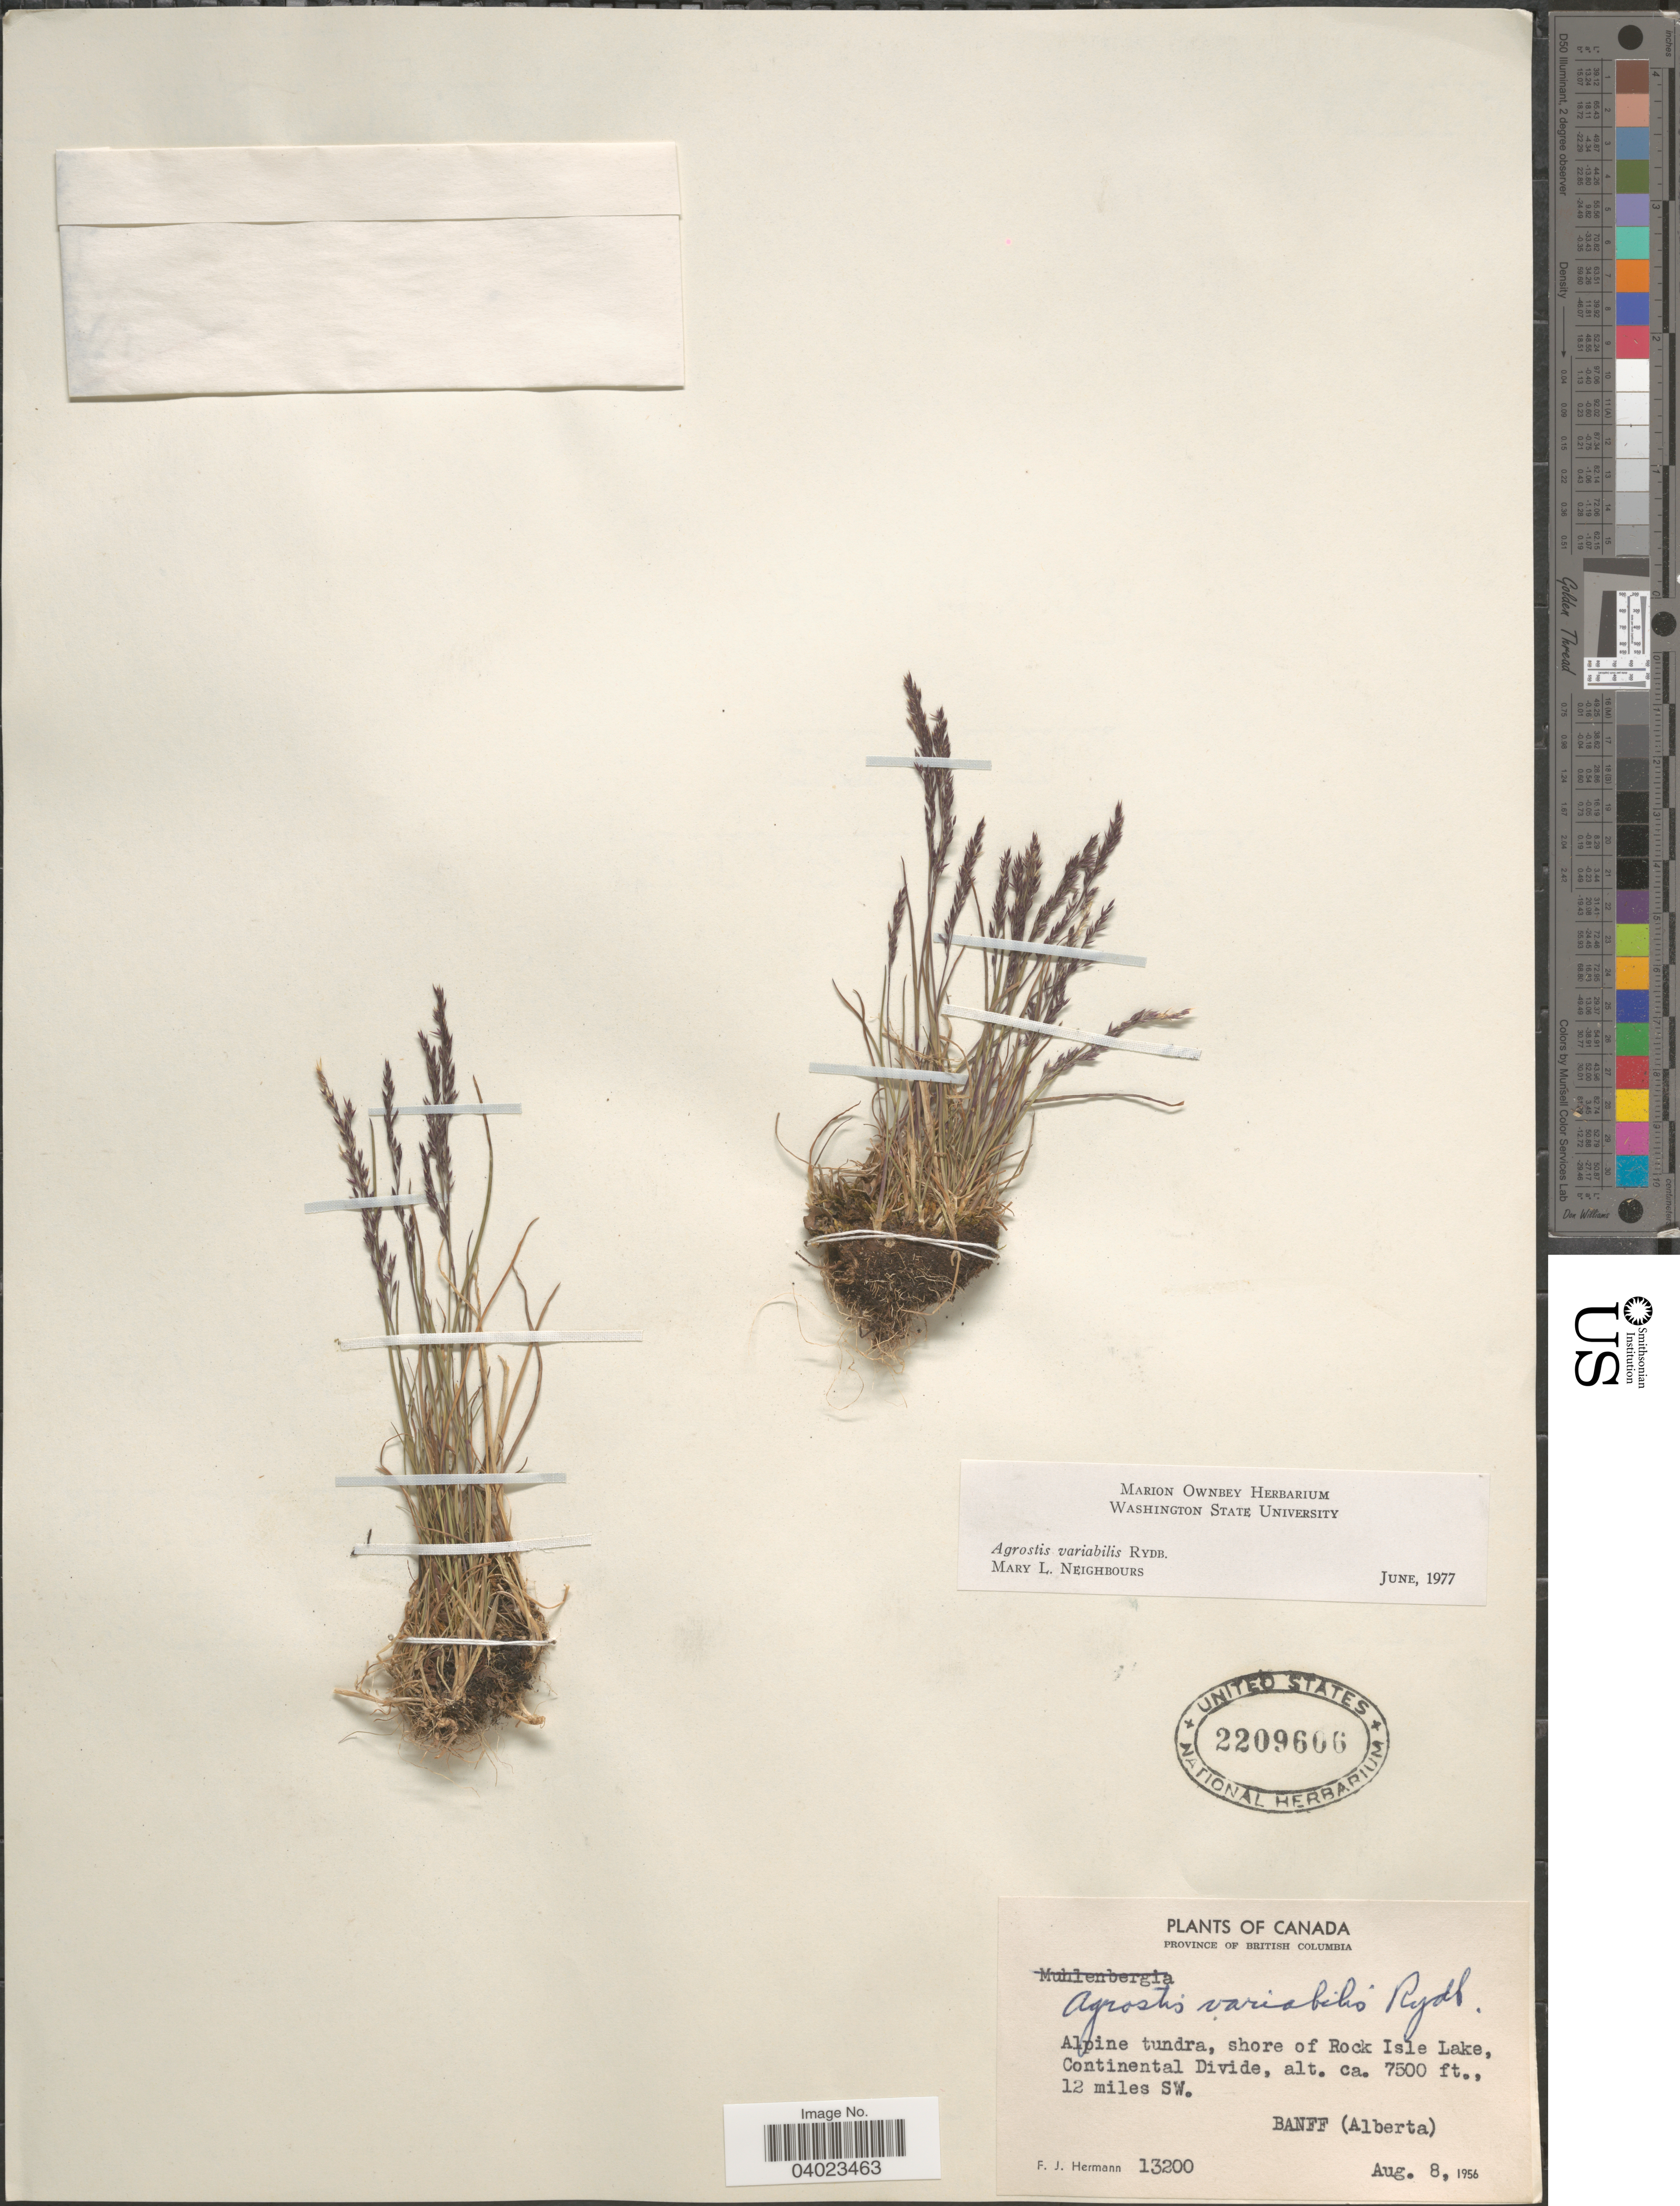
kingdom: Plantae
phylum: Tracheophyta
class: Liliopsida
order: Poales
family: Poaceae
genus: Agrostis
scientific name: Agrostis variabilis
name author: Rydb.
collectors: F. J. Hermann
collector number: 13200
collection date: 1956-08-08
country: Canada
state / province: British Columbia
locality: Shore of Rock Isle Lake, Continental Divide, 12 miles SW. Banff (Alberta).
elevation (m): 2286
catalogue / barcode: US 2209606